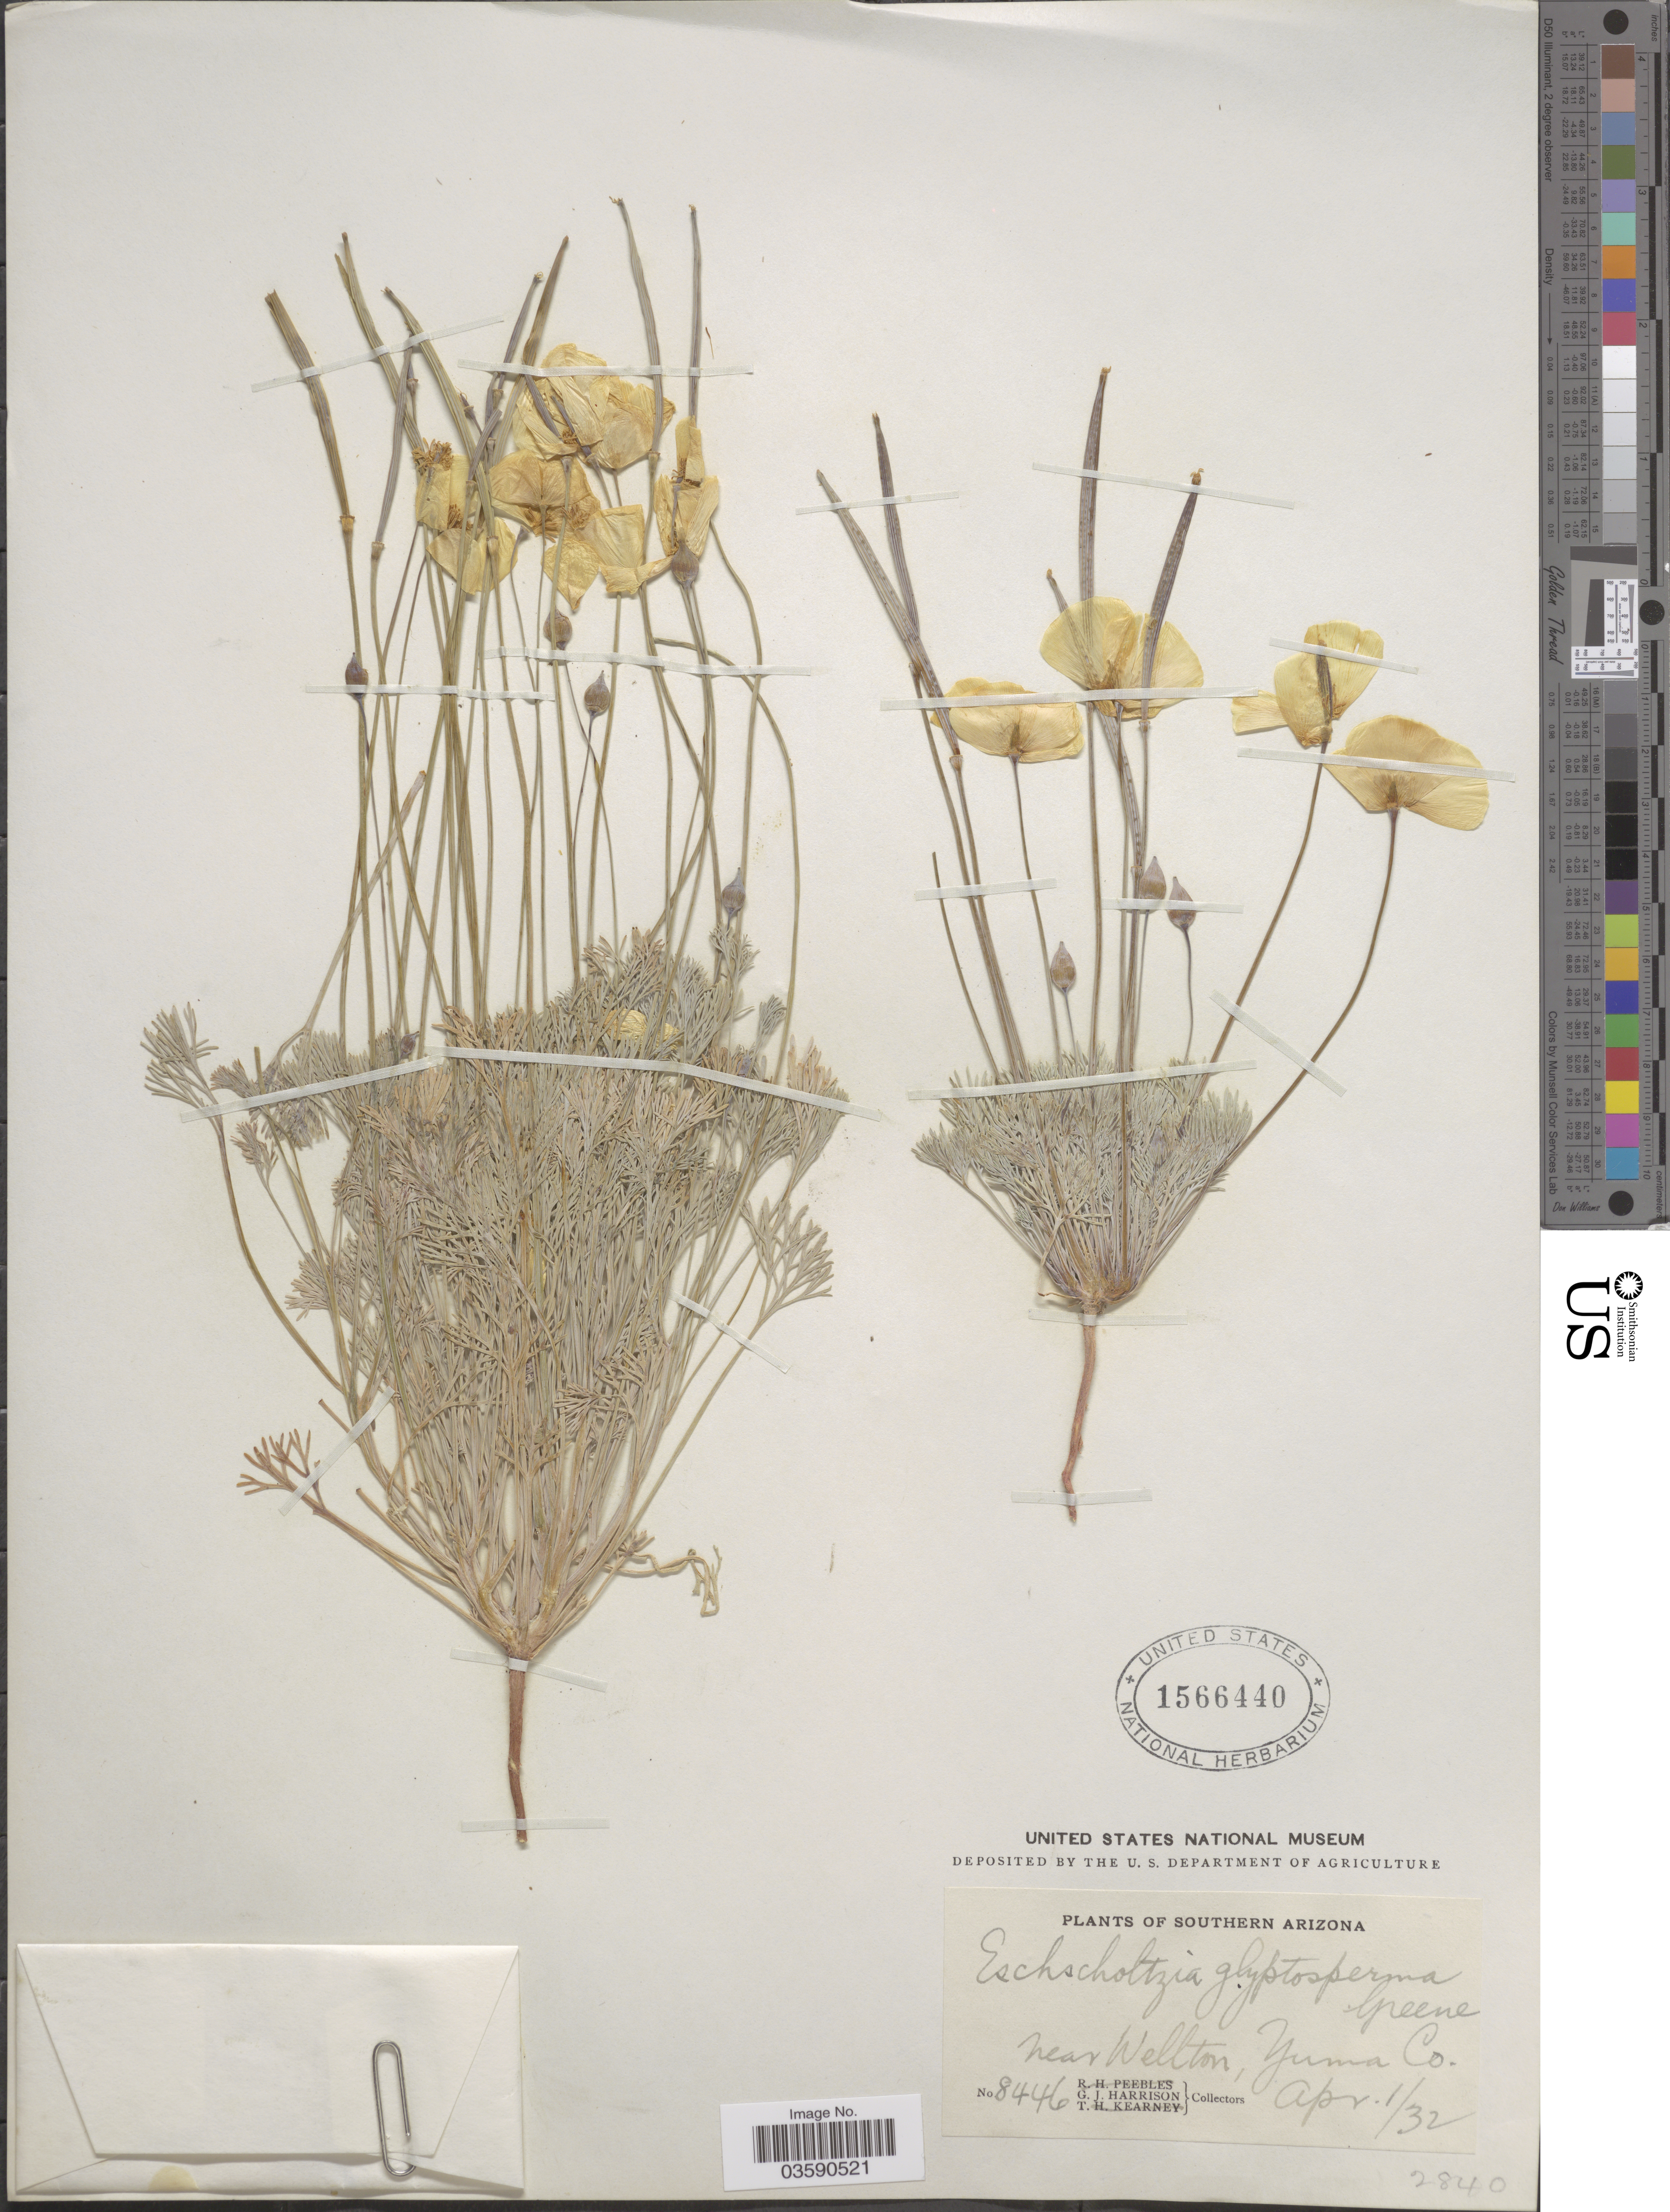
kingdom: Plantae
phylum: Tracheophyta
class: Magnoliopsida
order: Ranunculales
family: Papaveraceae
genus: Eschscholzia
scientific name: Eschscholzia glyptosperma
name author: Greene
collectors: G. J. Harrison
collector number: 8446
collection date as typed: Transcribed d/m/y: 1/4/32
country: United States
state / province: Arizona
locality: Southern Arizona. Near Wellton, Yuma Co.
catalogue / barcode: US 1566440